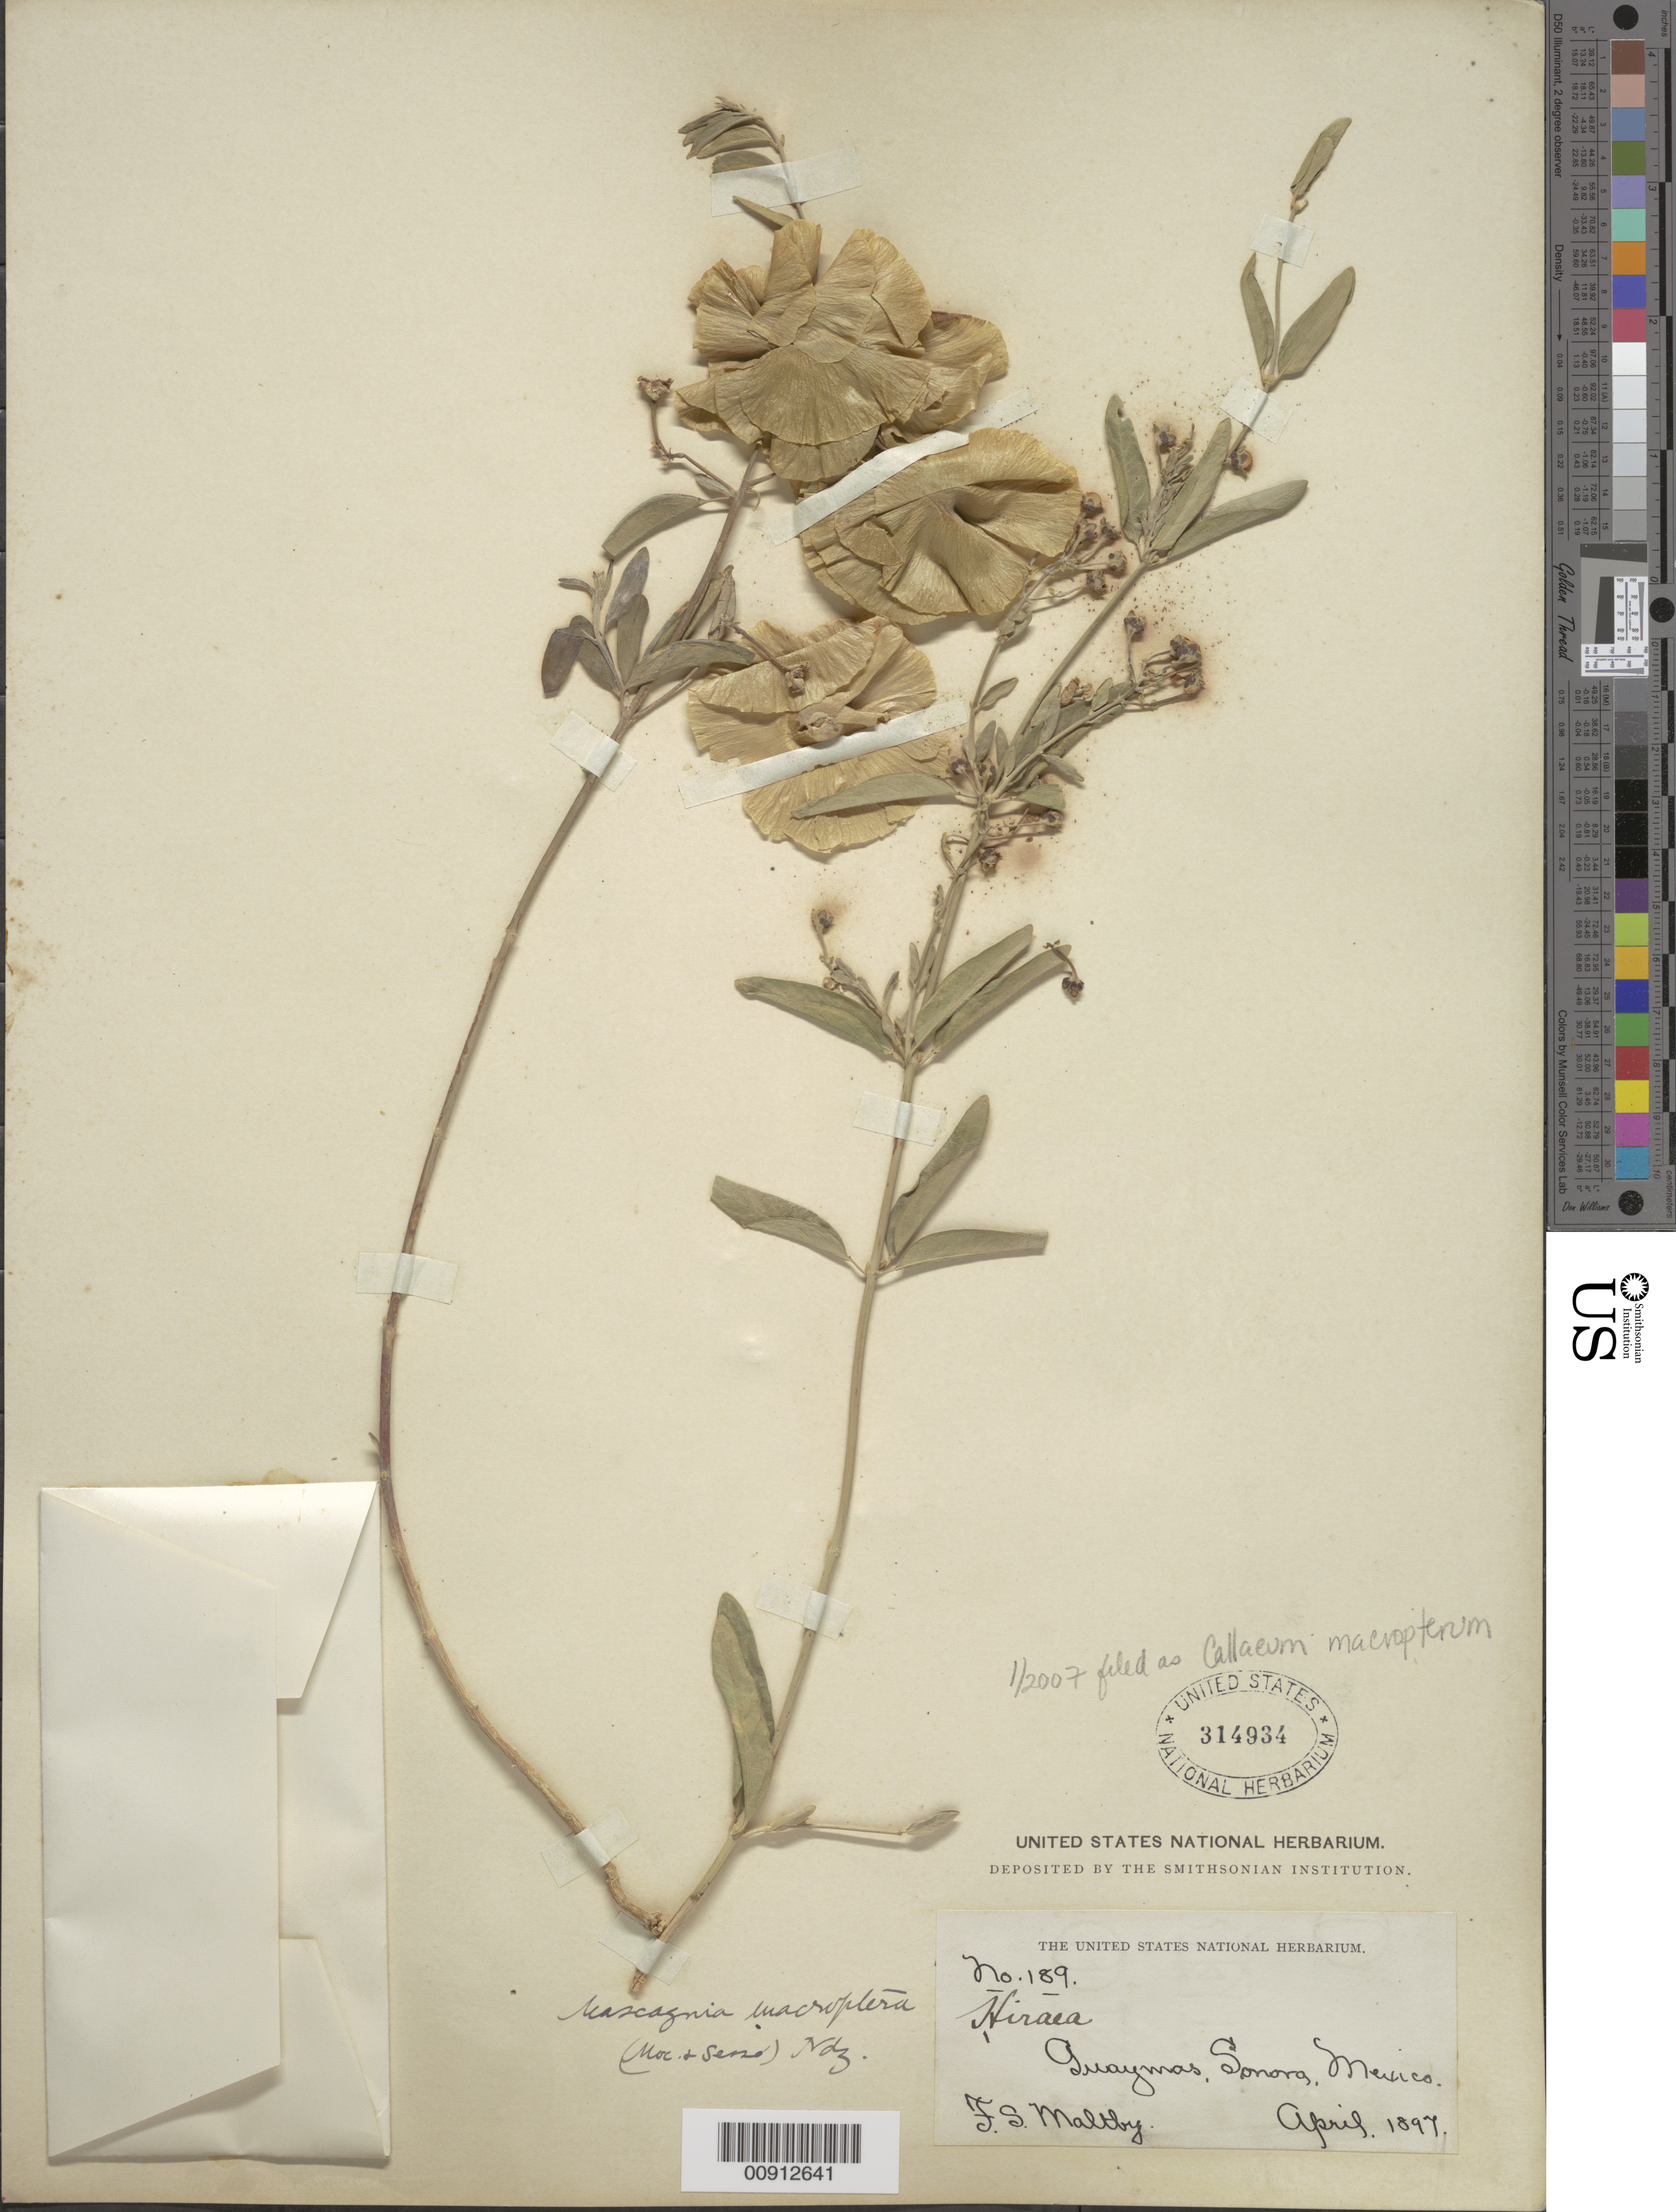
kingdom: Plantae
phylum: Tracheophyta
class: Magnoliopsida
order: Malpighiales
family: Malpighiaceae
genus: Callaeum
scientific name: Callaeum macropterum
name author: (Moc. & Sessé ex DC.) D.M. Johnson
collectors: T. S. Maltby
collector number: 189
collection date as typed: Apr 1897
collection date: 1897-04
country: Mexico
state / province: Sonora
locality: Guaymas, Sonora.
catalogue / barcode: US 314934